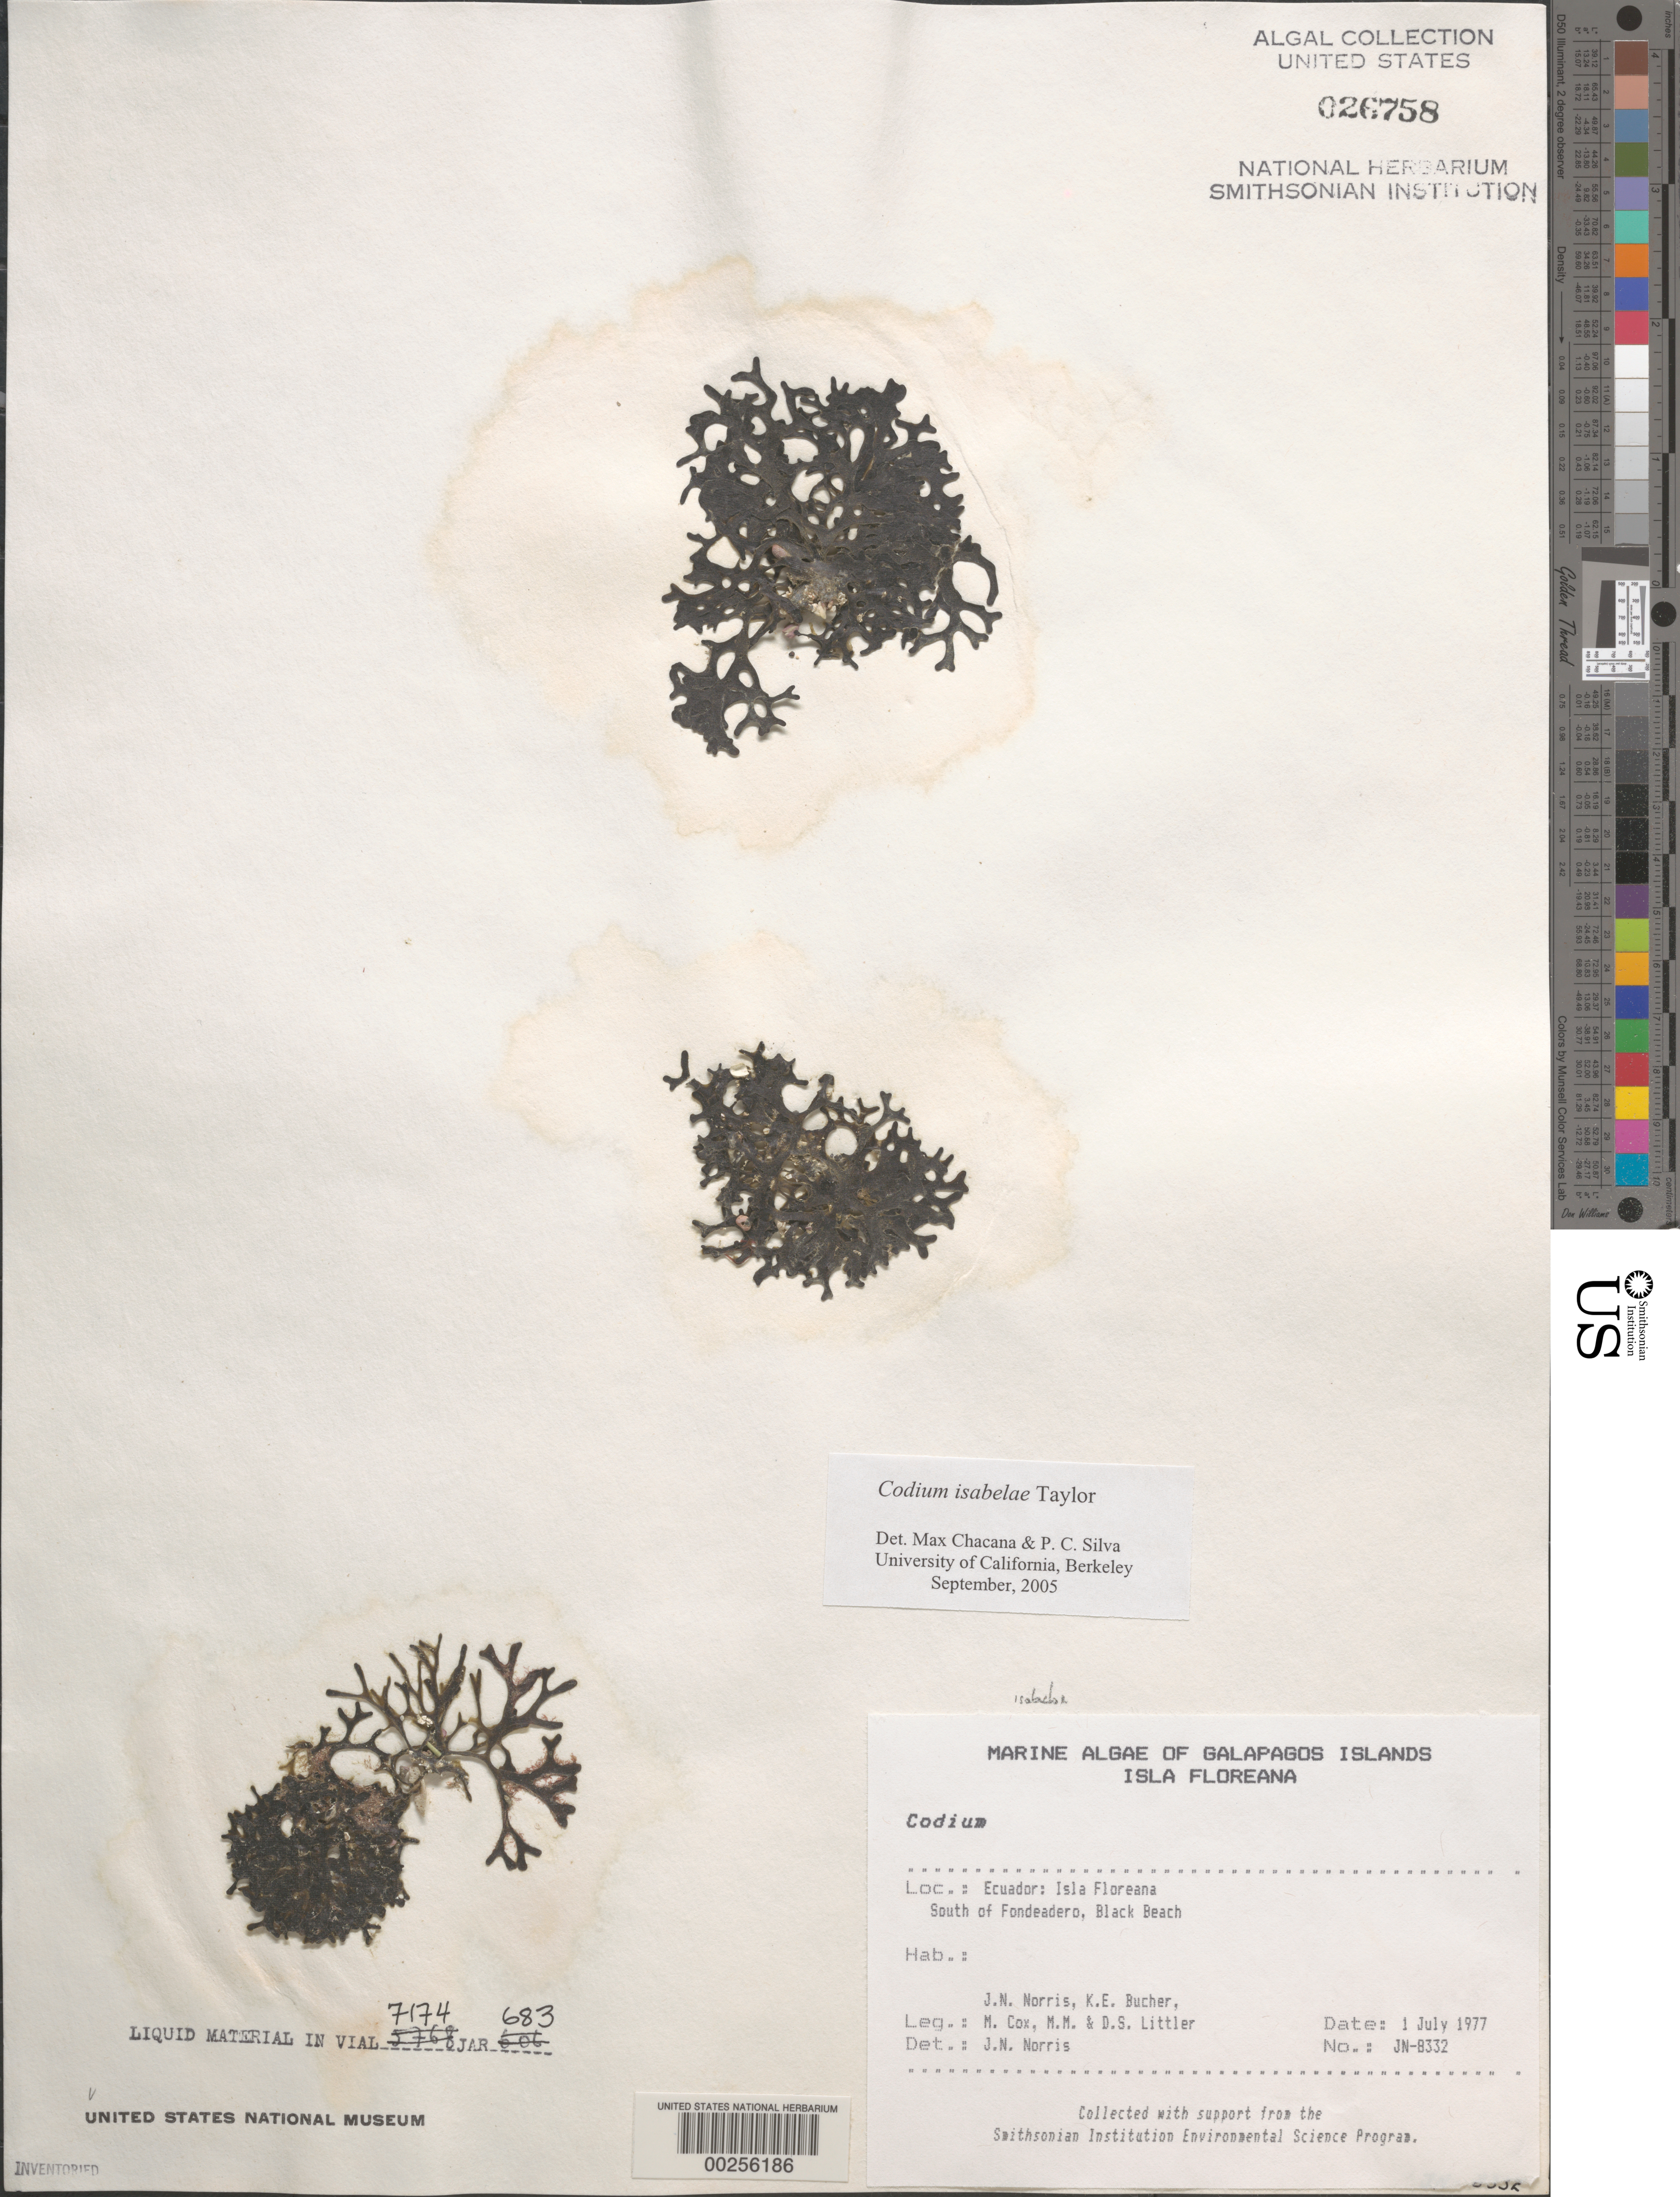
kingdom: Plantae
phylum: Chlorophyta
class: Ulvophyceae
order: Bryopsidales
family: Codiaceae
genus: Codium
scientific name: Codium isabelae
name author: W.R. Taylor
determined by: Chacana, M. E.; Silva, P. C.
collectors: J. N. Norris, K. E. Bucher, M. Cox, M. M. Littler & D. S. Littler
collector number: JN-8332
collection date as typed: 01 Jul 1977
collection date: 1977-07-01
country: Ecuador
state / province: Colón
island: Floreana [Charles, Santa Maria]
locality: Black Beach south of Fondeadero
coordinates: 1 16'55"S, 90 29'35"W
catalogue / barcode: US 26758